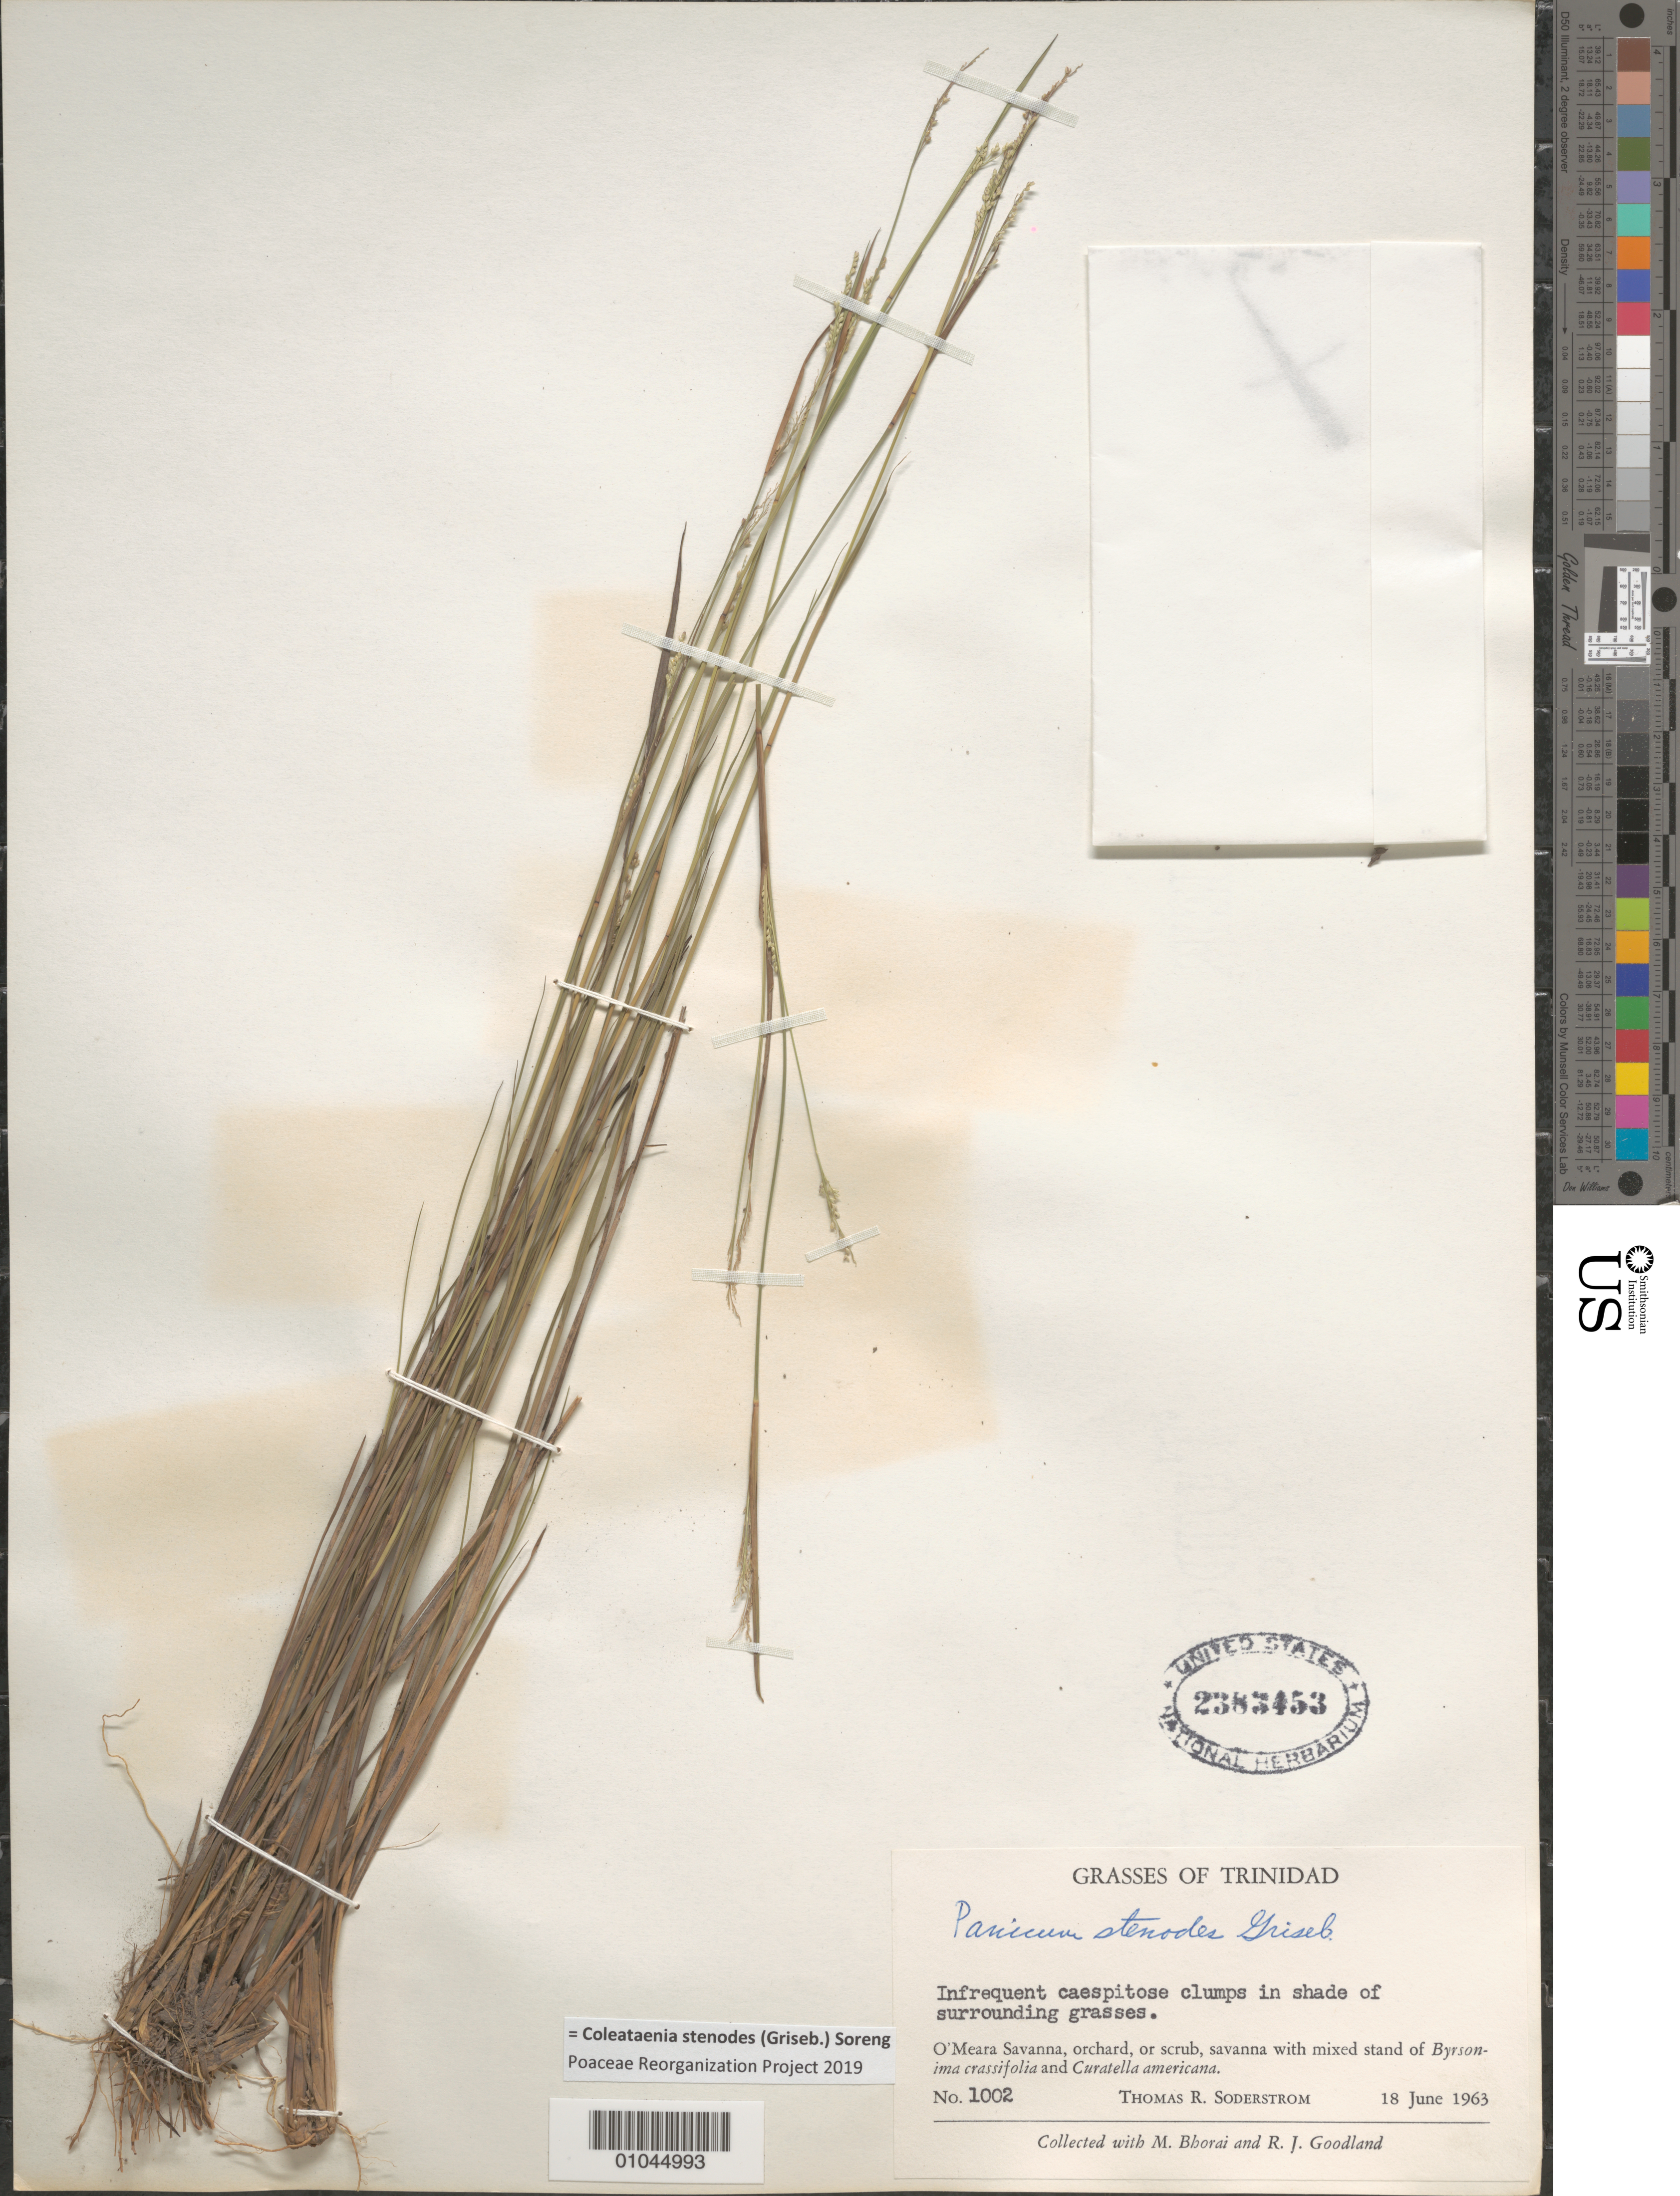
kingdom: Plantae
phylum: Tracheophyta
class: Liliopsida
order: Poales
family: Poaceae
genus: Panicum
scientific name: Panicum stenodes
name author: Griseb.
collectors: T. R. Soderstrom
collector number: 1002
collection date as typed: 18 Jun 1963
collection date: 1963-06-18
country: Trinidad and Tobago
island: Trinidad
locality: O'Meara Savanna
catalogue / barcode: US 2383453